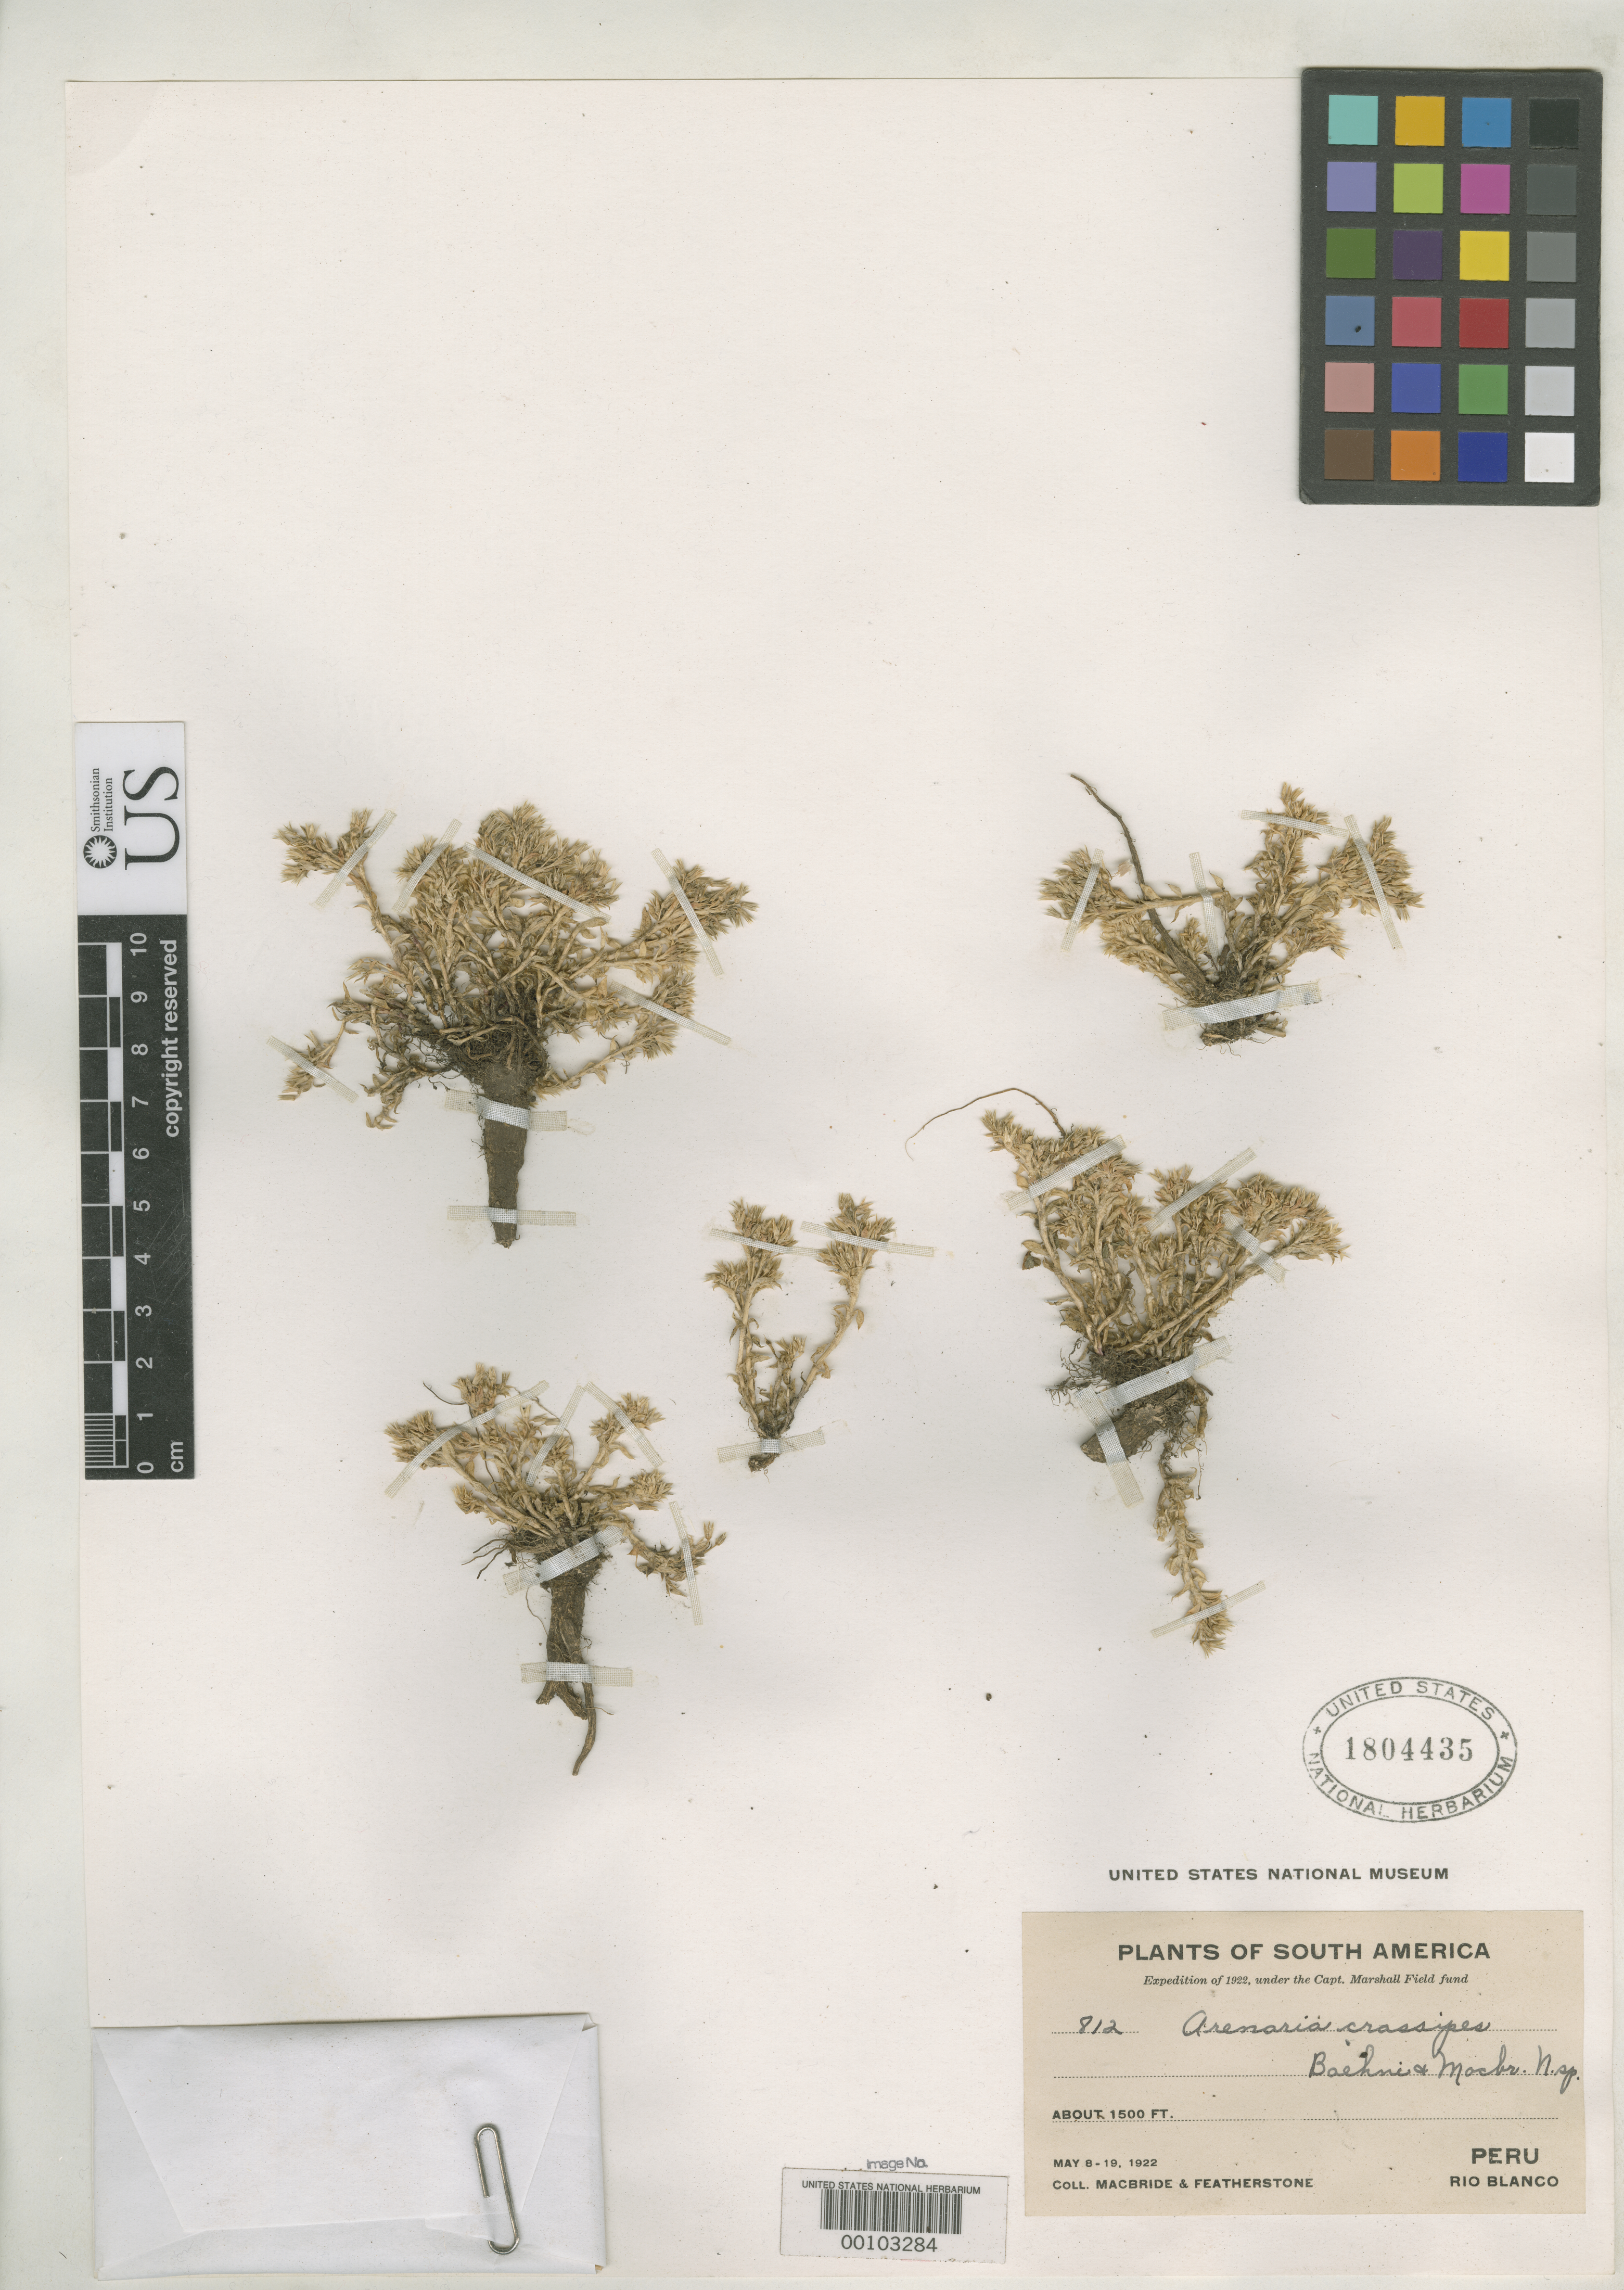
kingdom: Plantae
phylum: Tracheophyta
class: Magnoliopsida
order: Caryophyllales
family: Caryophyllaceae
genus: Arenaria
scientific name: Arenaria crassipes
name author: Baehni & J.F. Macbr.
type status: Isotype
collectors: J. F. Macbride & W. Featherstone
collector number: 812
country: Peru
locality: Río Blanco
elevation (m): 3000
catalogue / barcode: US 1804435